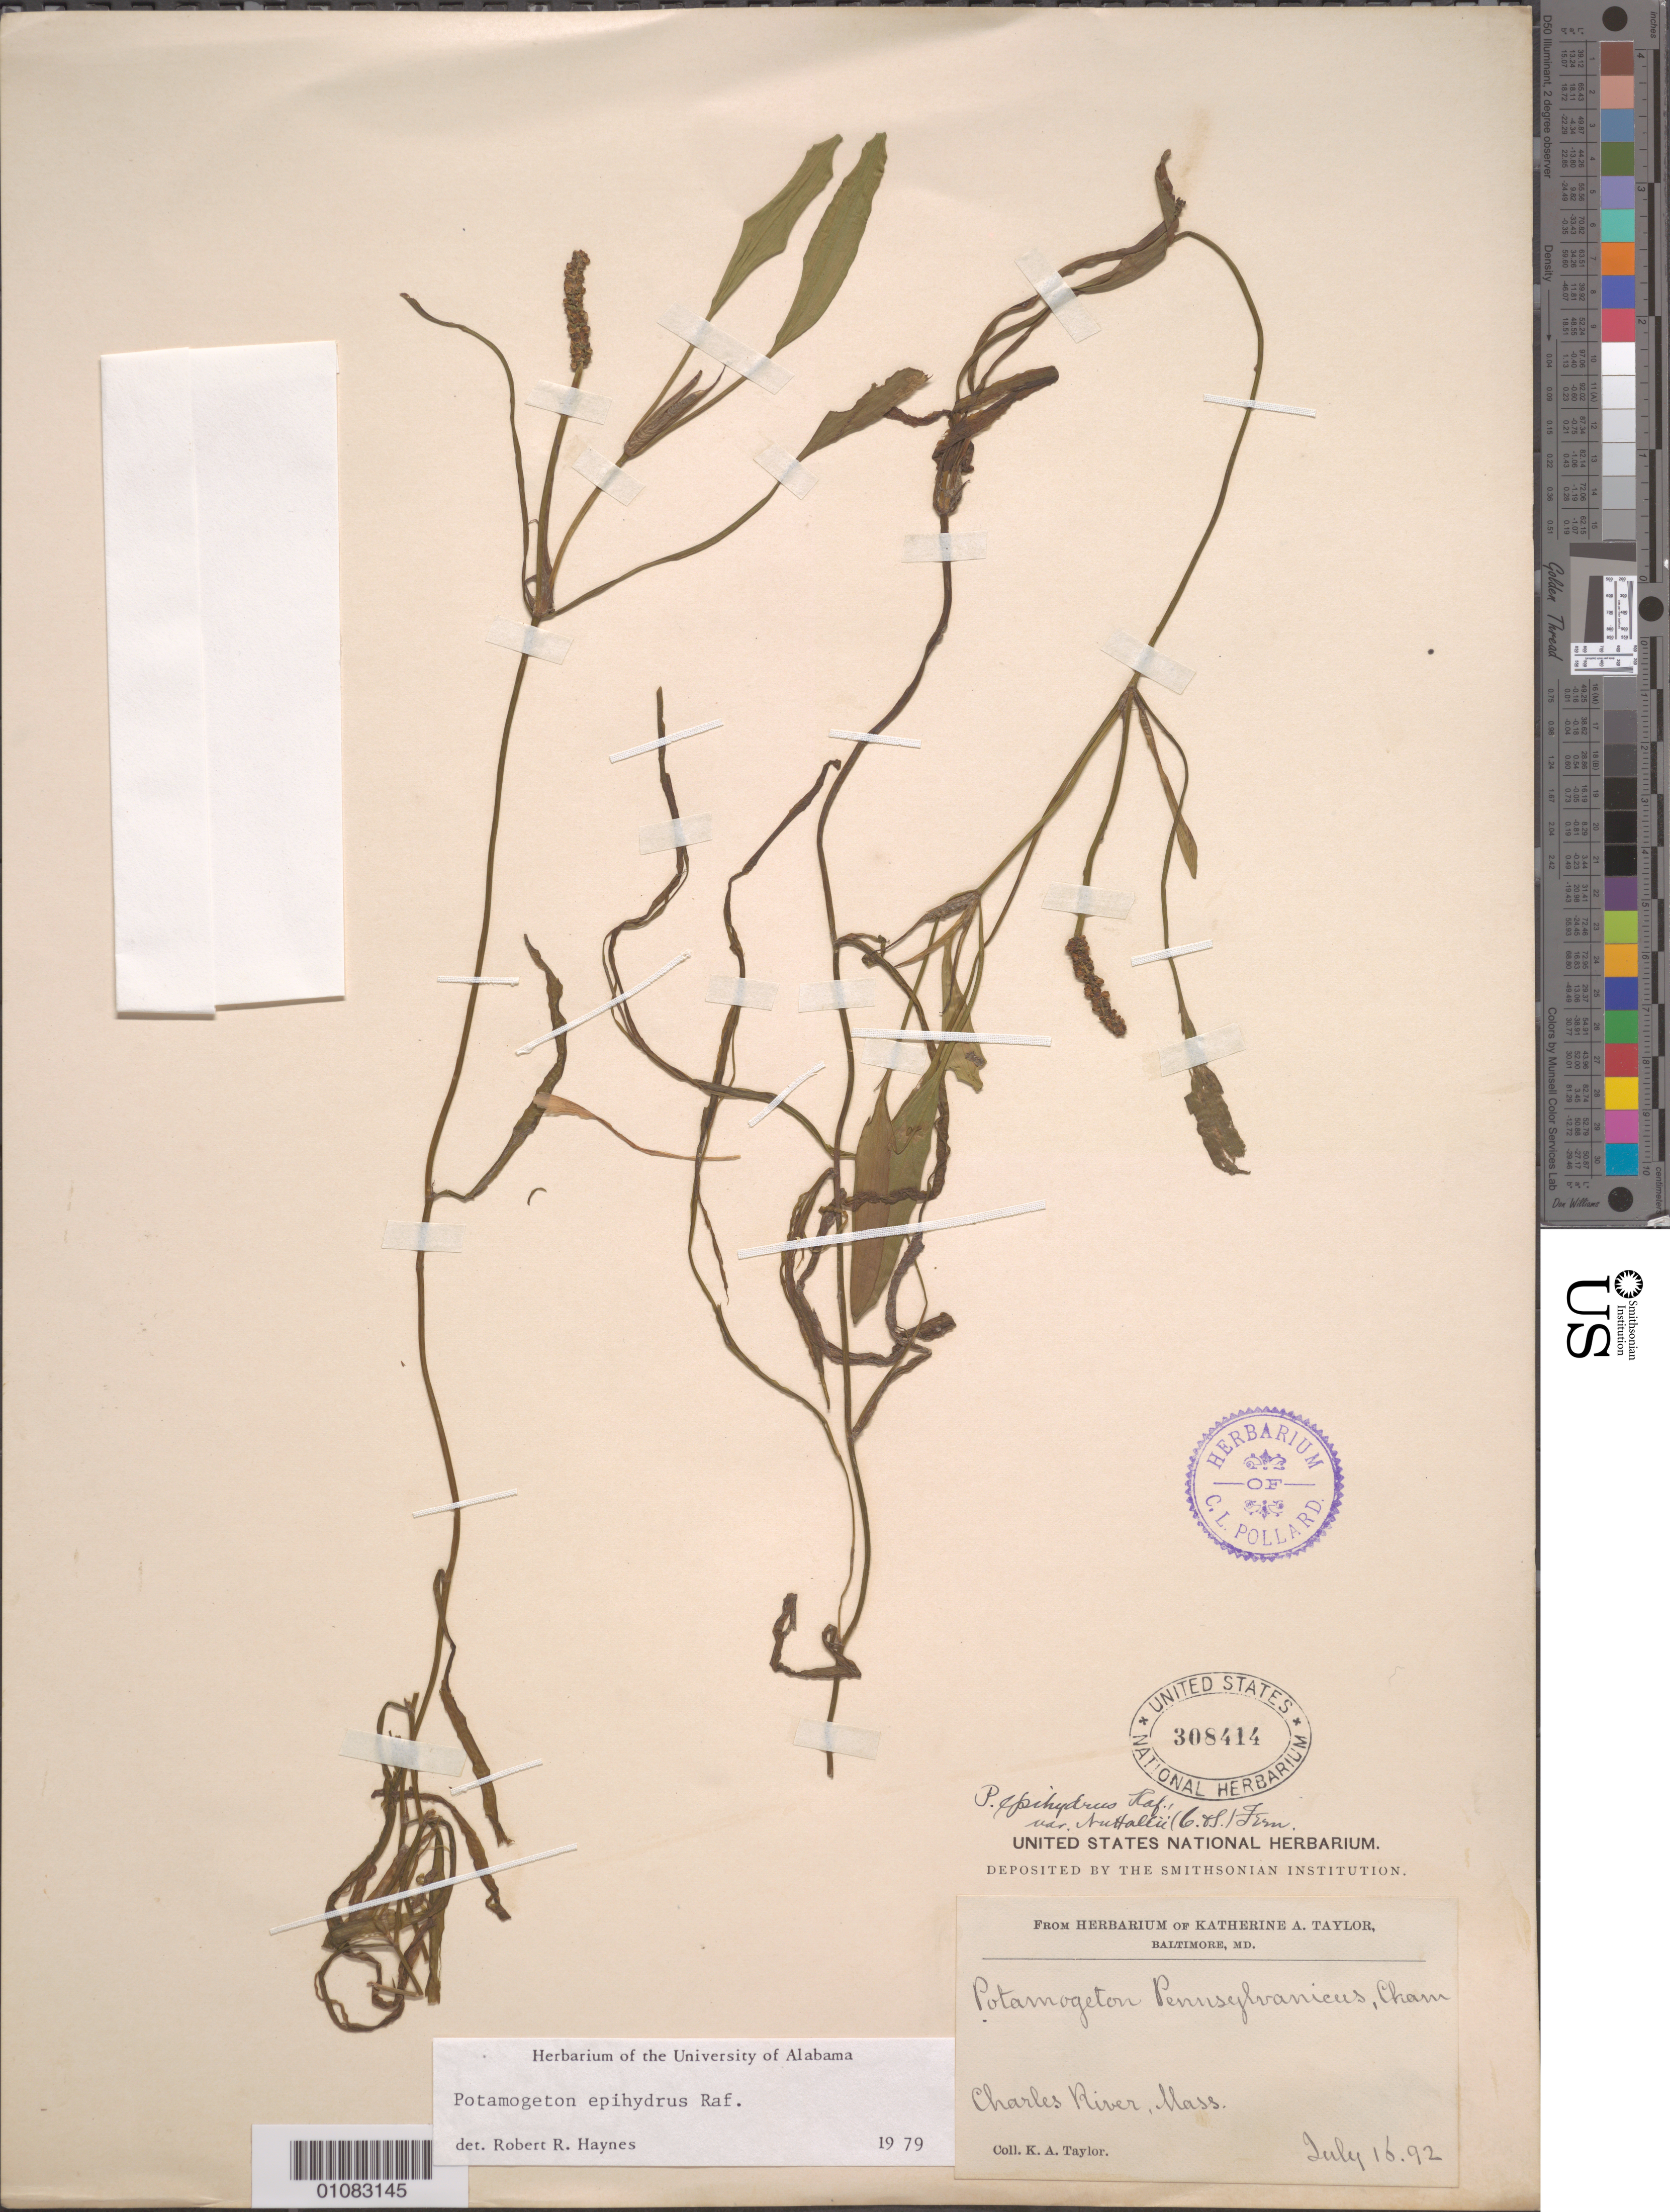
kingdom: Plantae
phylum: Tracheophyta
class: Liliopsida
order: Alismatales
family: Potamogetonaceae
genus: Potamogeton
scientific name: Potamogeton epihydrus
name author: Raf.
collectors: K. A. Taylor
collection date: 1892-07-16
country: United States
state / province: Massachusetts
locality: Charles River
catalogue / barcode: US 308414